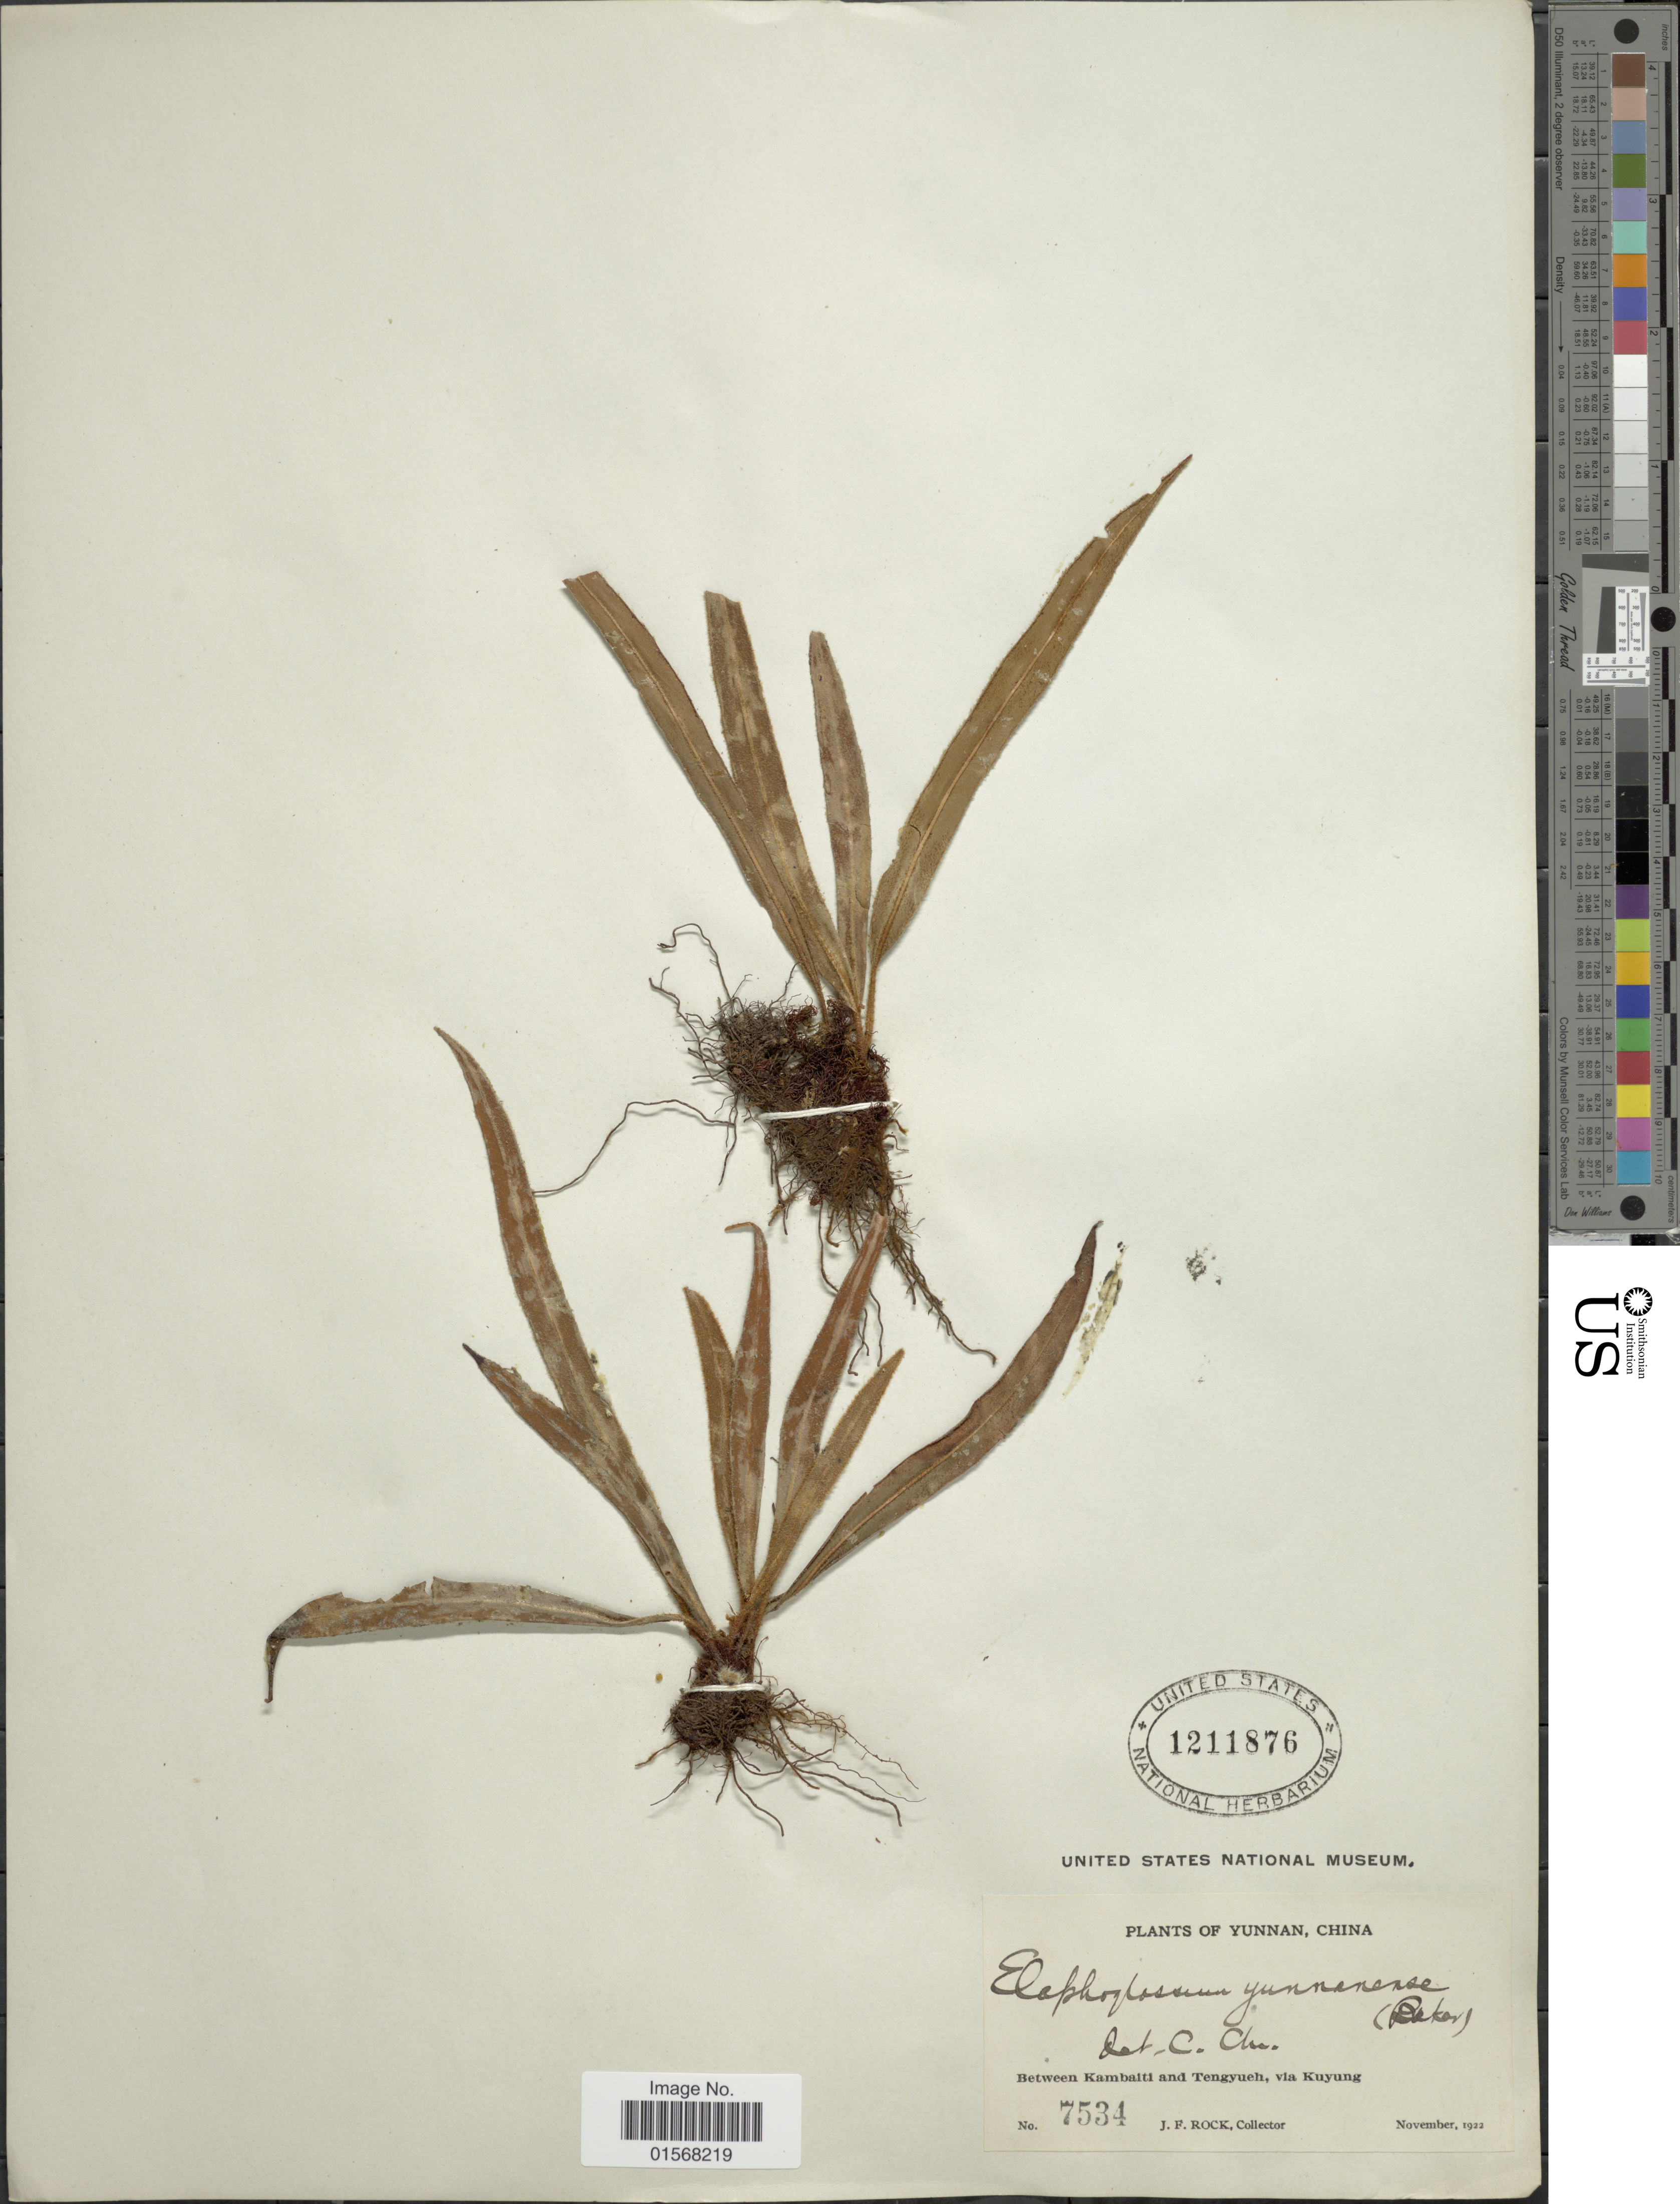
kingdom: Plantae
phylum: Tracheophyta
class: Polypodiopsida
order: Polypodiales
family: Dryopteridaceae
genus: Elaphoglossum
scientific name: Elaphoglossum stelligerum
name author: (Wall. ex Baker) T. Moore ex Alston & Bonner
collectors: J. Rock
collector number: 7534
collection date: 1922-11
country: China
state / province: Yunnan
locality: Yunnan, between Kambaiti and Tengyueh, via Kuyung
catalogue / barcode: US 1211876